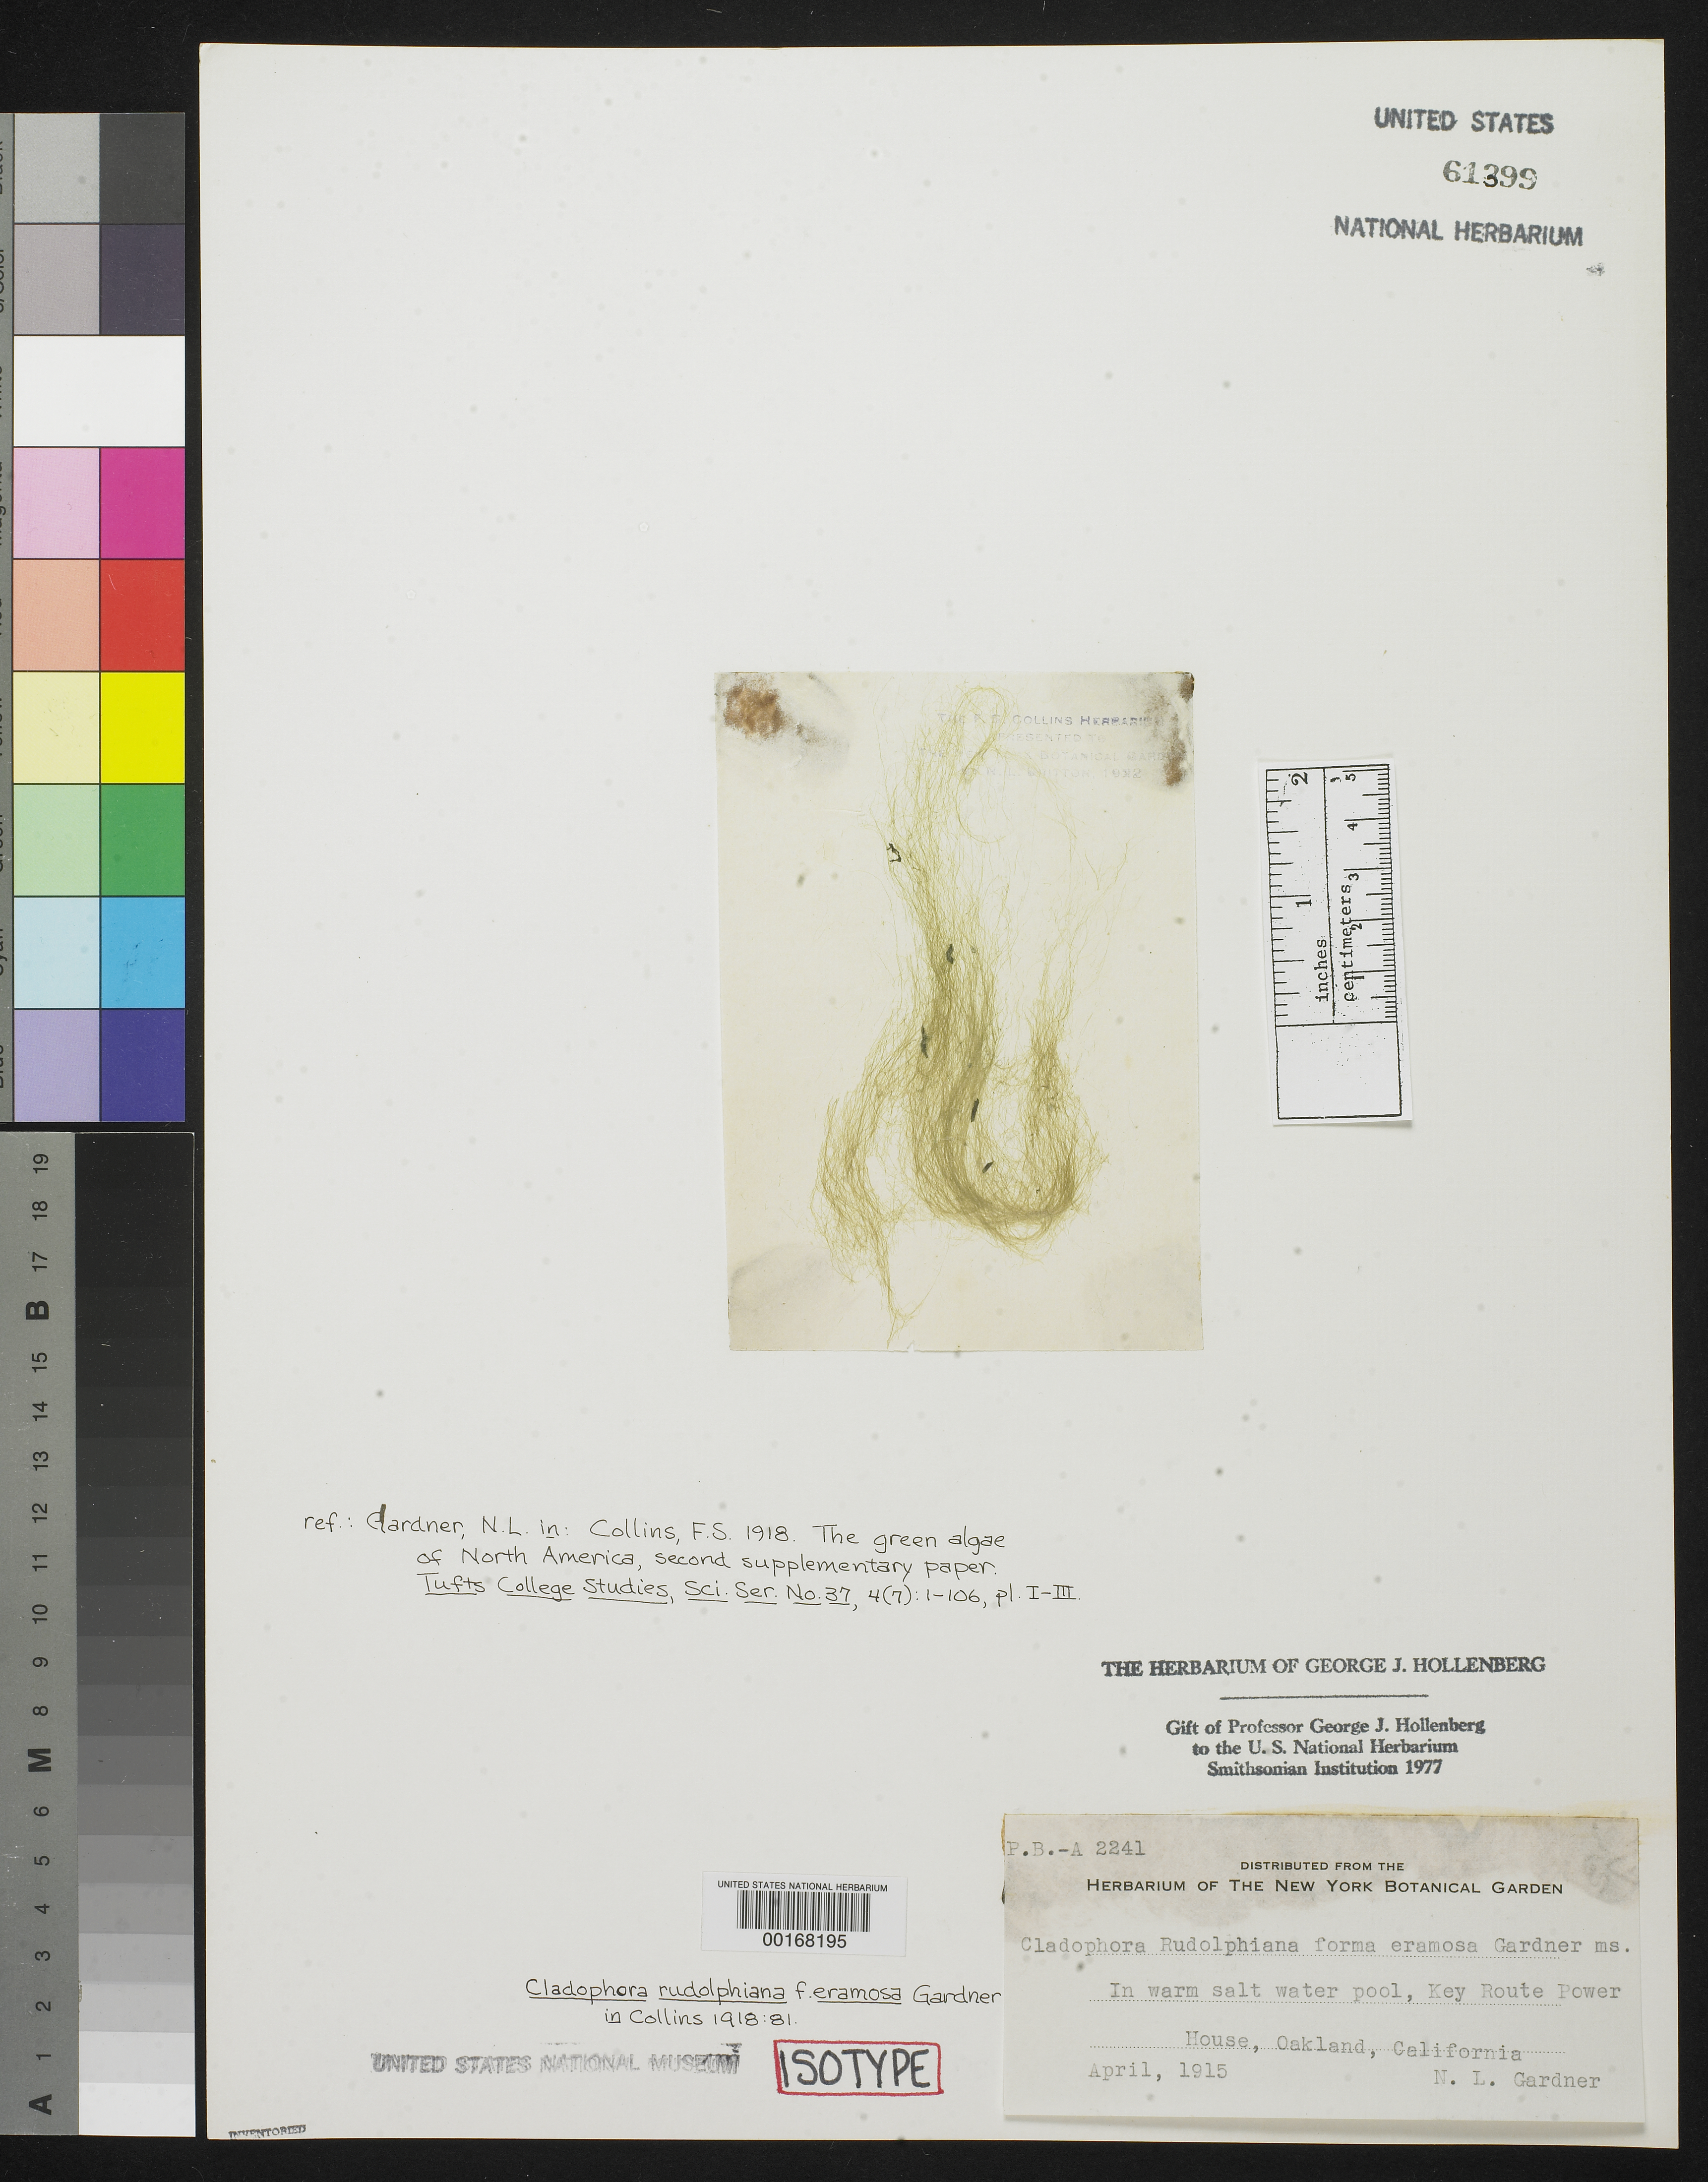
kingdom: Plantae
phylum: Chlorophyta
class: Ulvophyceae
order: Cladophorales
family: Cladophoraceae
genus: Cladophora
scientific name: Cladophora rudolphiana f. eramosa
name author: N.L. Gardner in Collins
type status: Isotype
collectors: N. Gardner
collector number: PB-A 2241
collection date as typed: Apr 1915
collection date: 1915-04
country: United States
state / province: California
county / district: Alameda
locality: Oakland, Key Route Powerhouse.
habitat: In warm salt water pool.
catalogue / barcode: US 61399